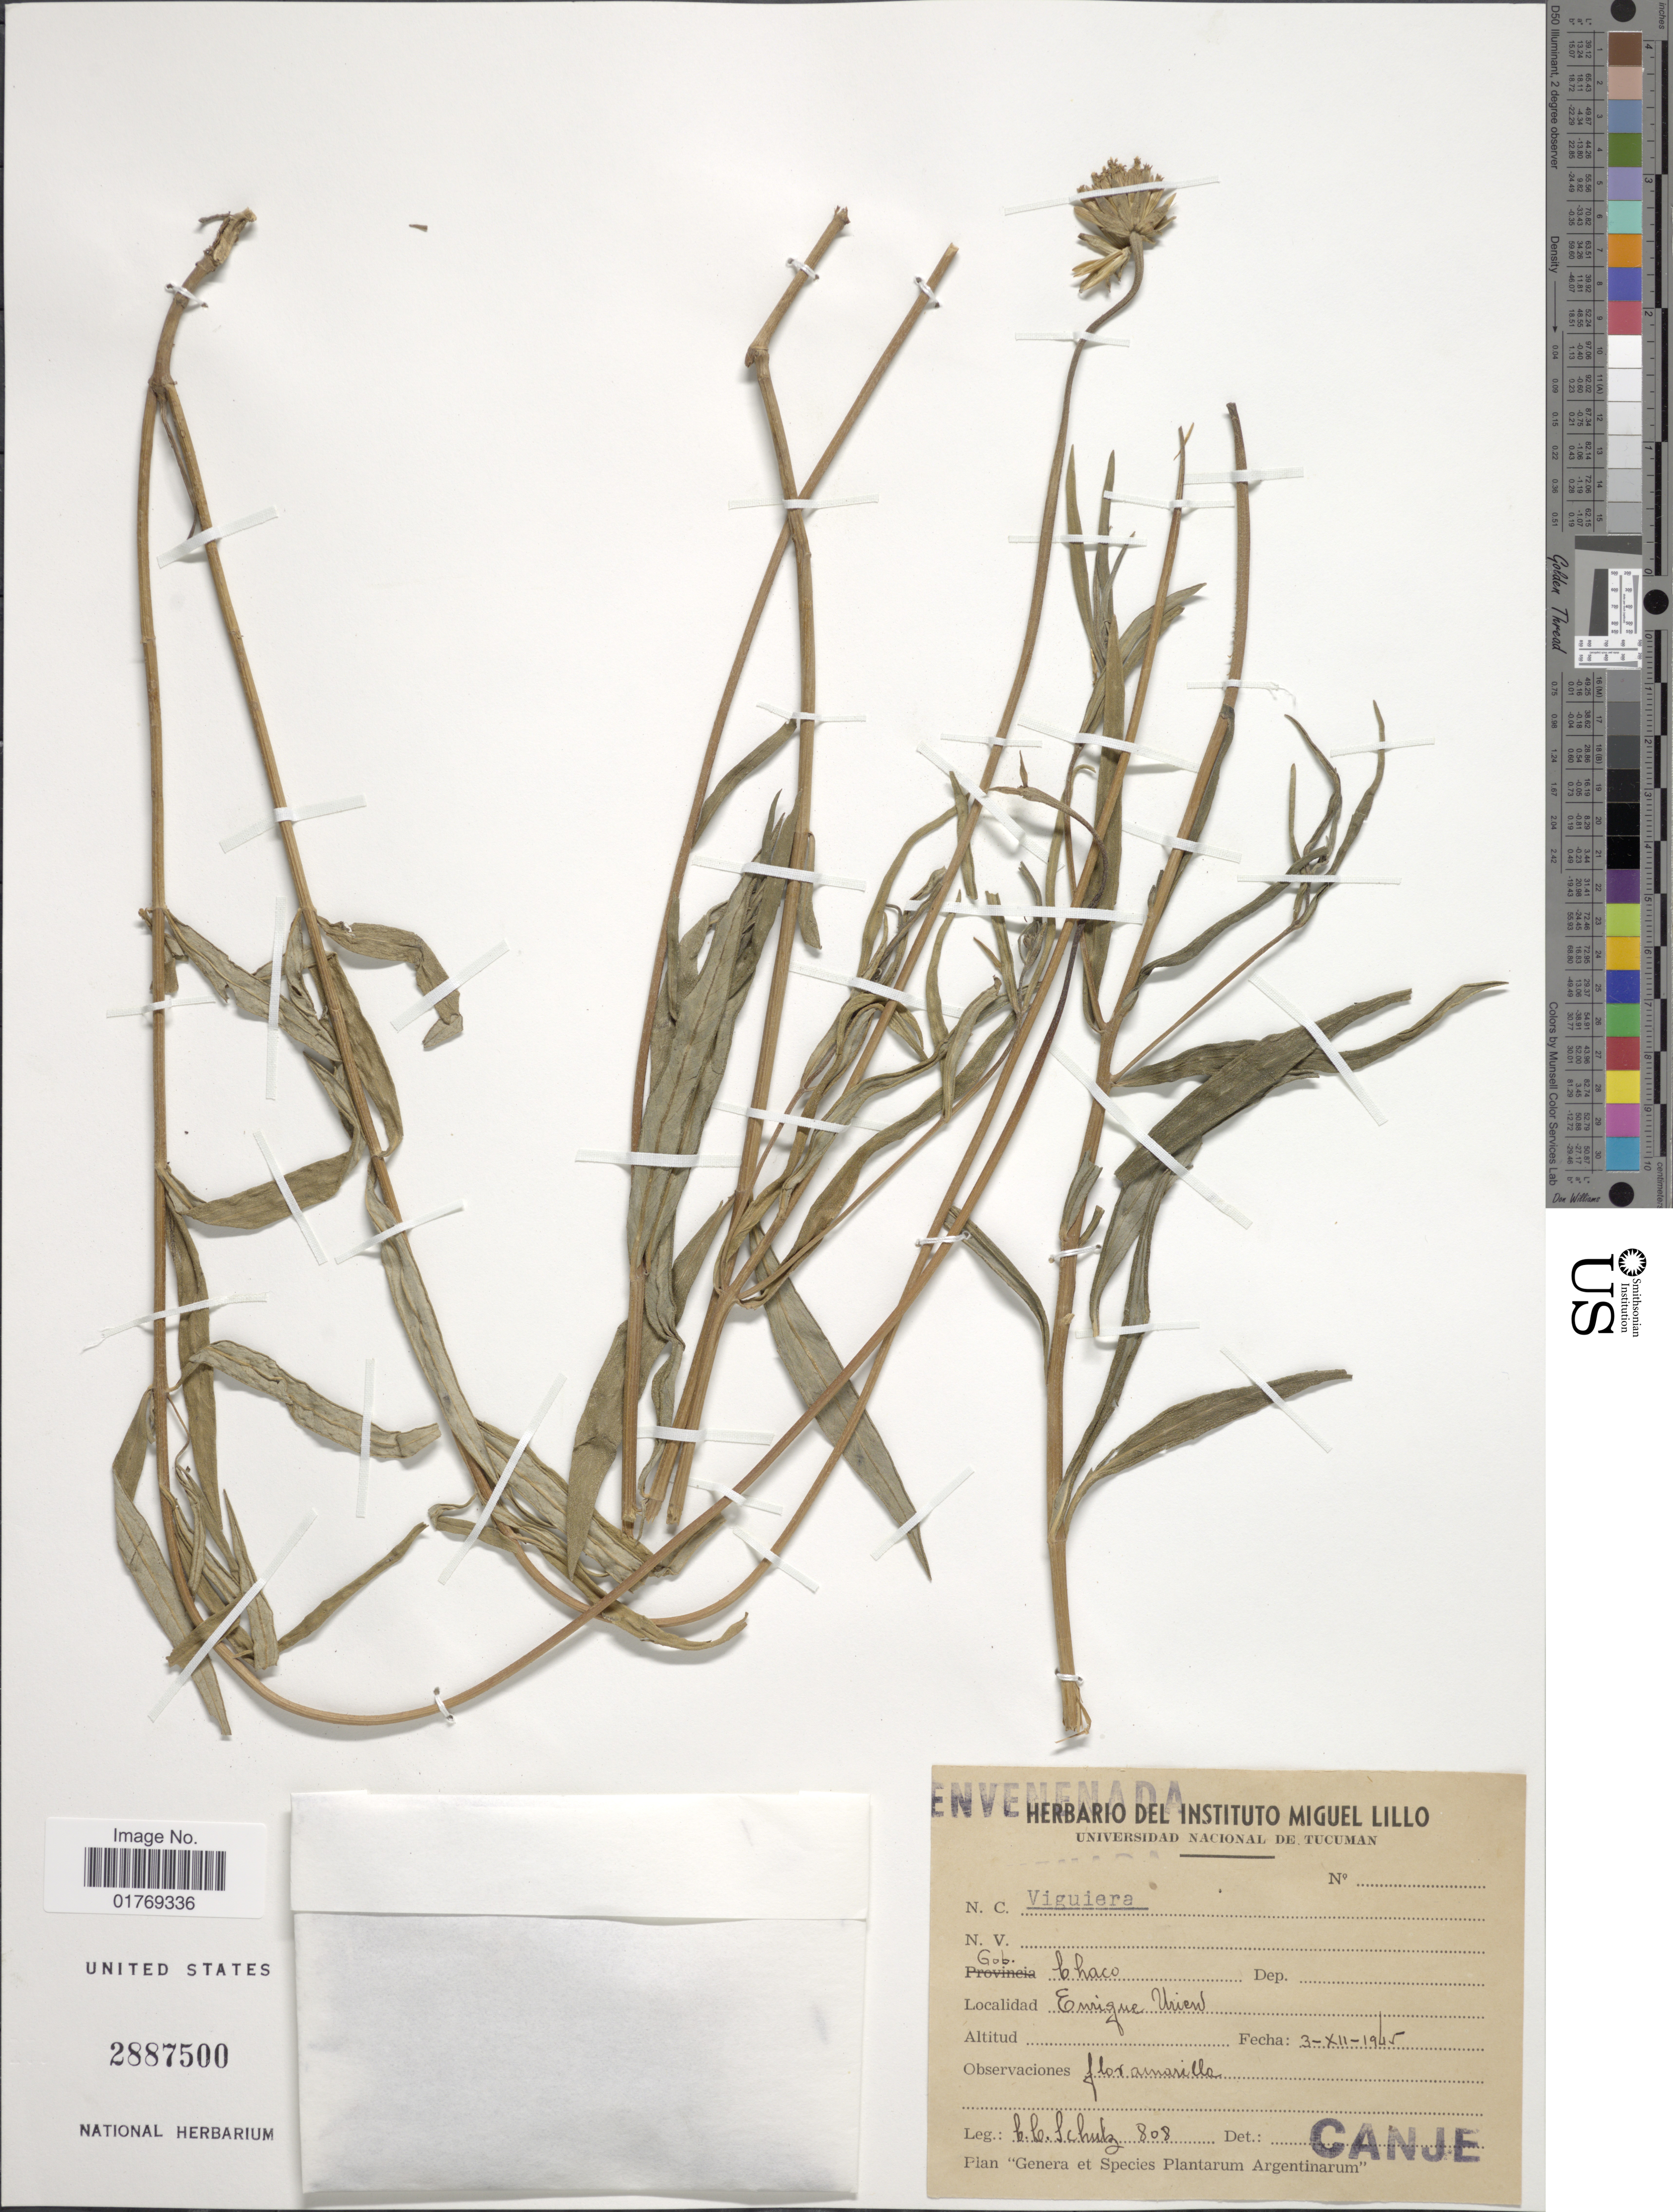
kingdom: Plantae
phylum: Tracheophyta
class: Magnoliopsida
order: Asterales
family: Asteraceae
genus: Viguiera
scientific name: Viguiera sp.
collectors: C. L. Schulz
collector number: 808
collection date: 1945-12-03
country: Colombia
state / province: Chocó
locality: Gob. Choco. Enrique Urien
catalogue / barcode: US 2887500